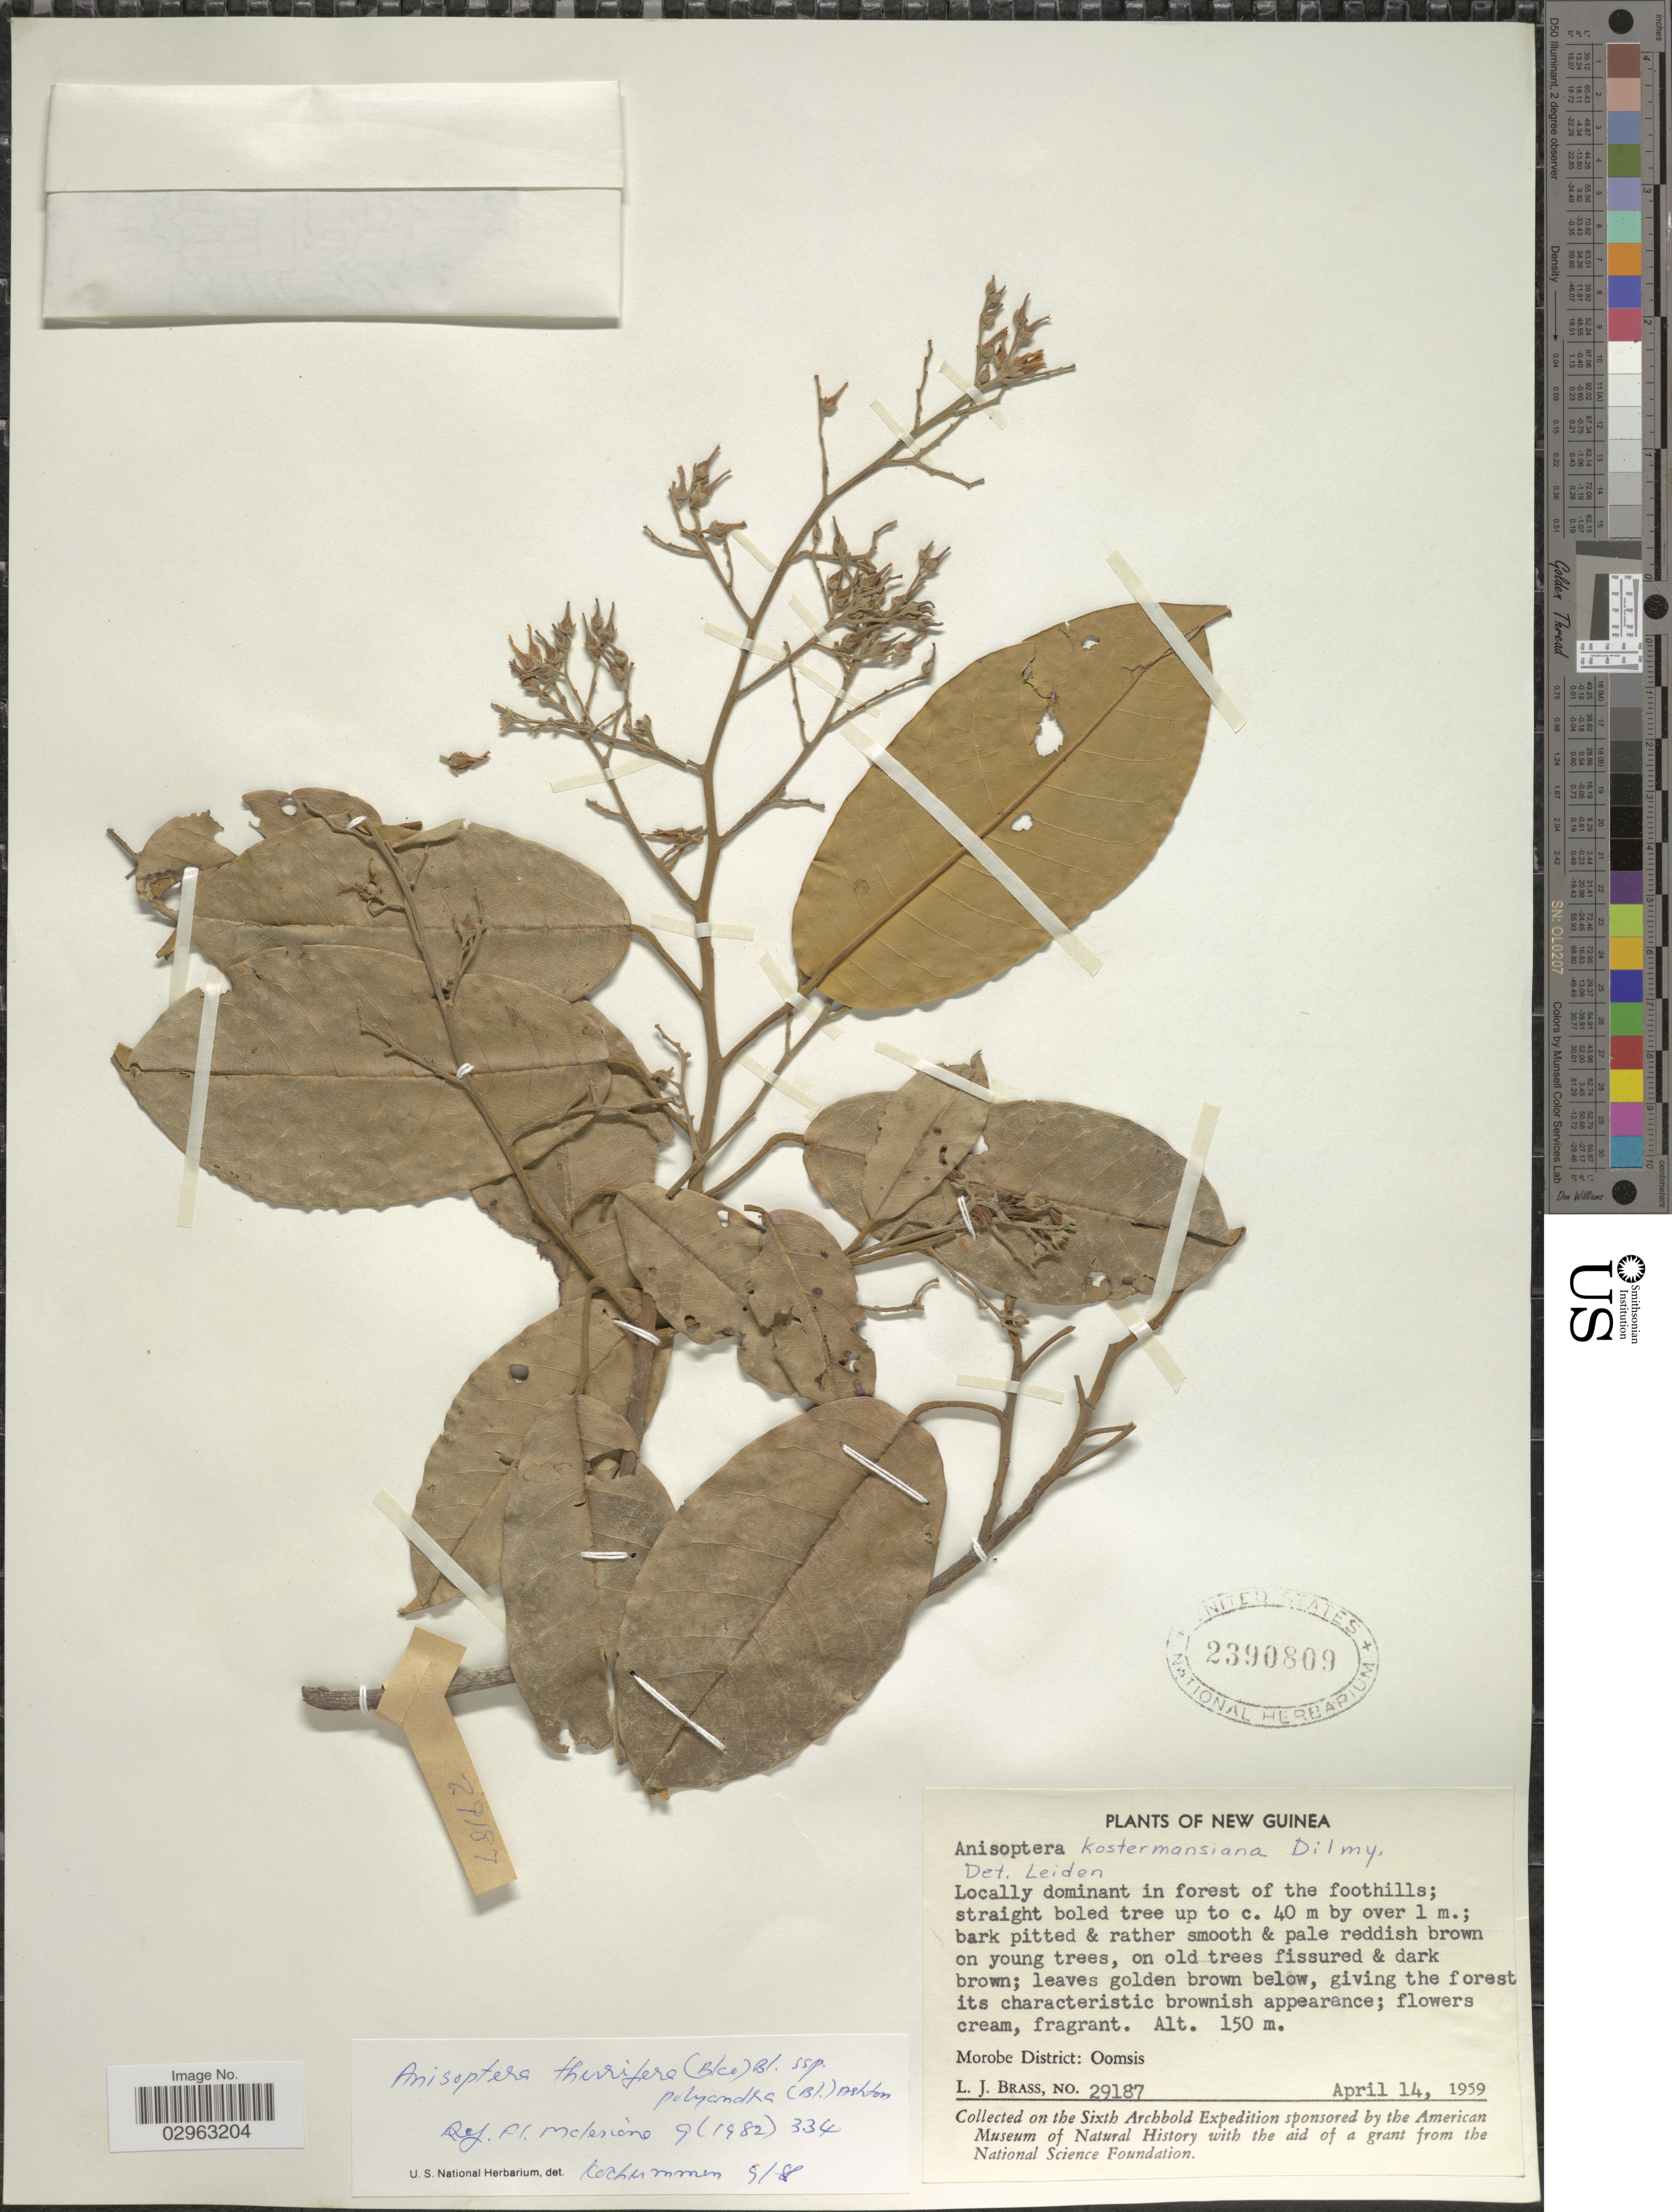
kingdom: Plantae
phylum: Tracheophyta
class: Magnoliopsida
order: Malvales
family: Dipterocarpaceae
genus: Anisoptera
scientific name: Anisoptera thurifera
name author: (Blanco) Blume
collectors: L. J. Brass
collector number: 29187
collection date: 1959-04-14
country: Papua New Guinea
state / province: Morobe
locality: New Guinea, Morobe District: Oomsis.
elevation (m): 150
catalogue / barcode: US 2390809